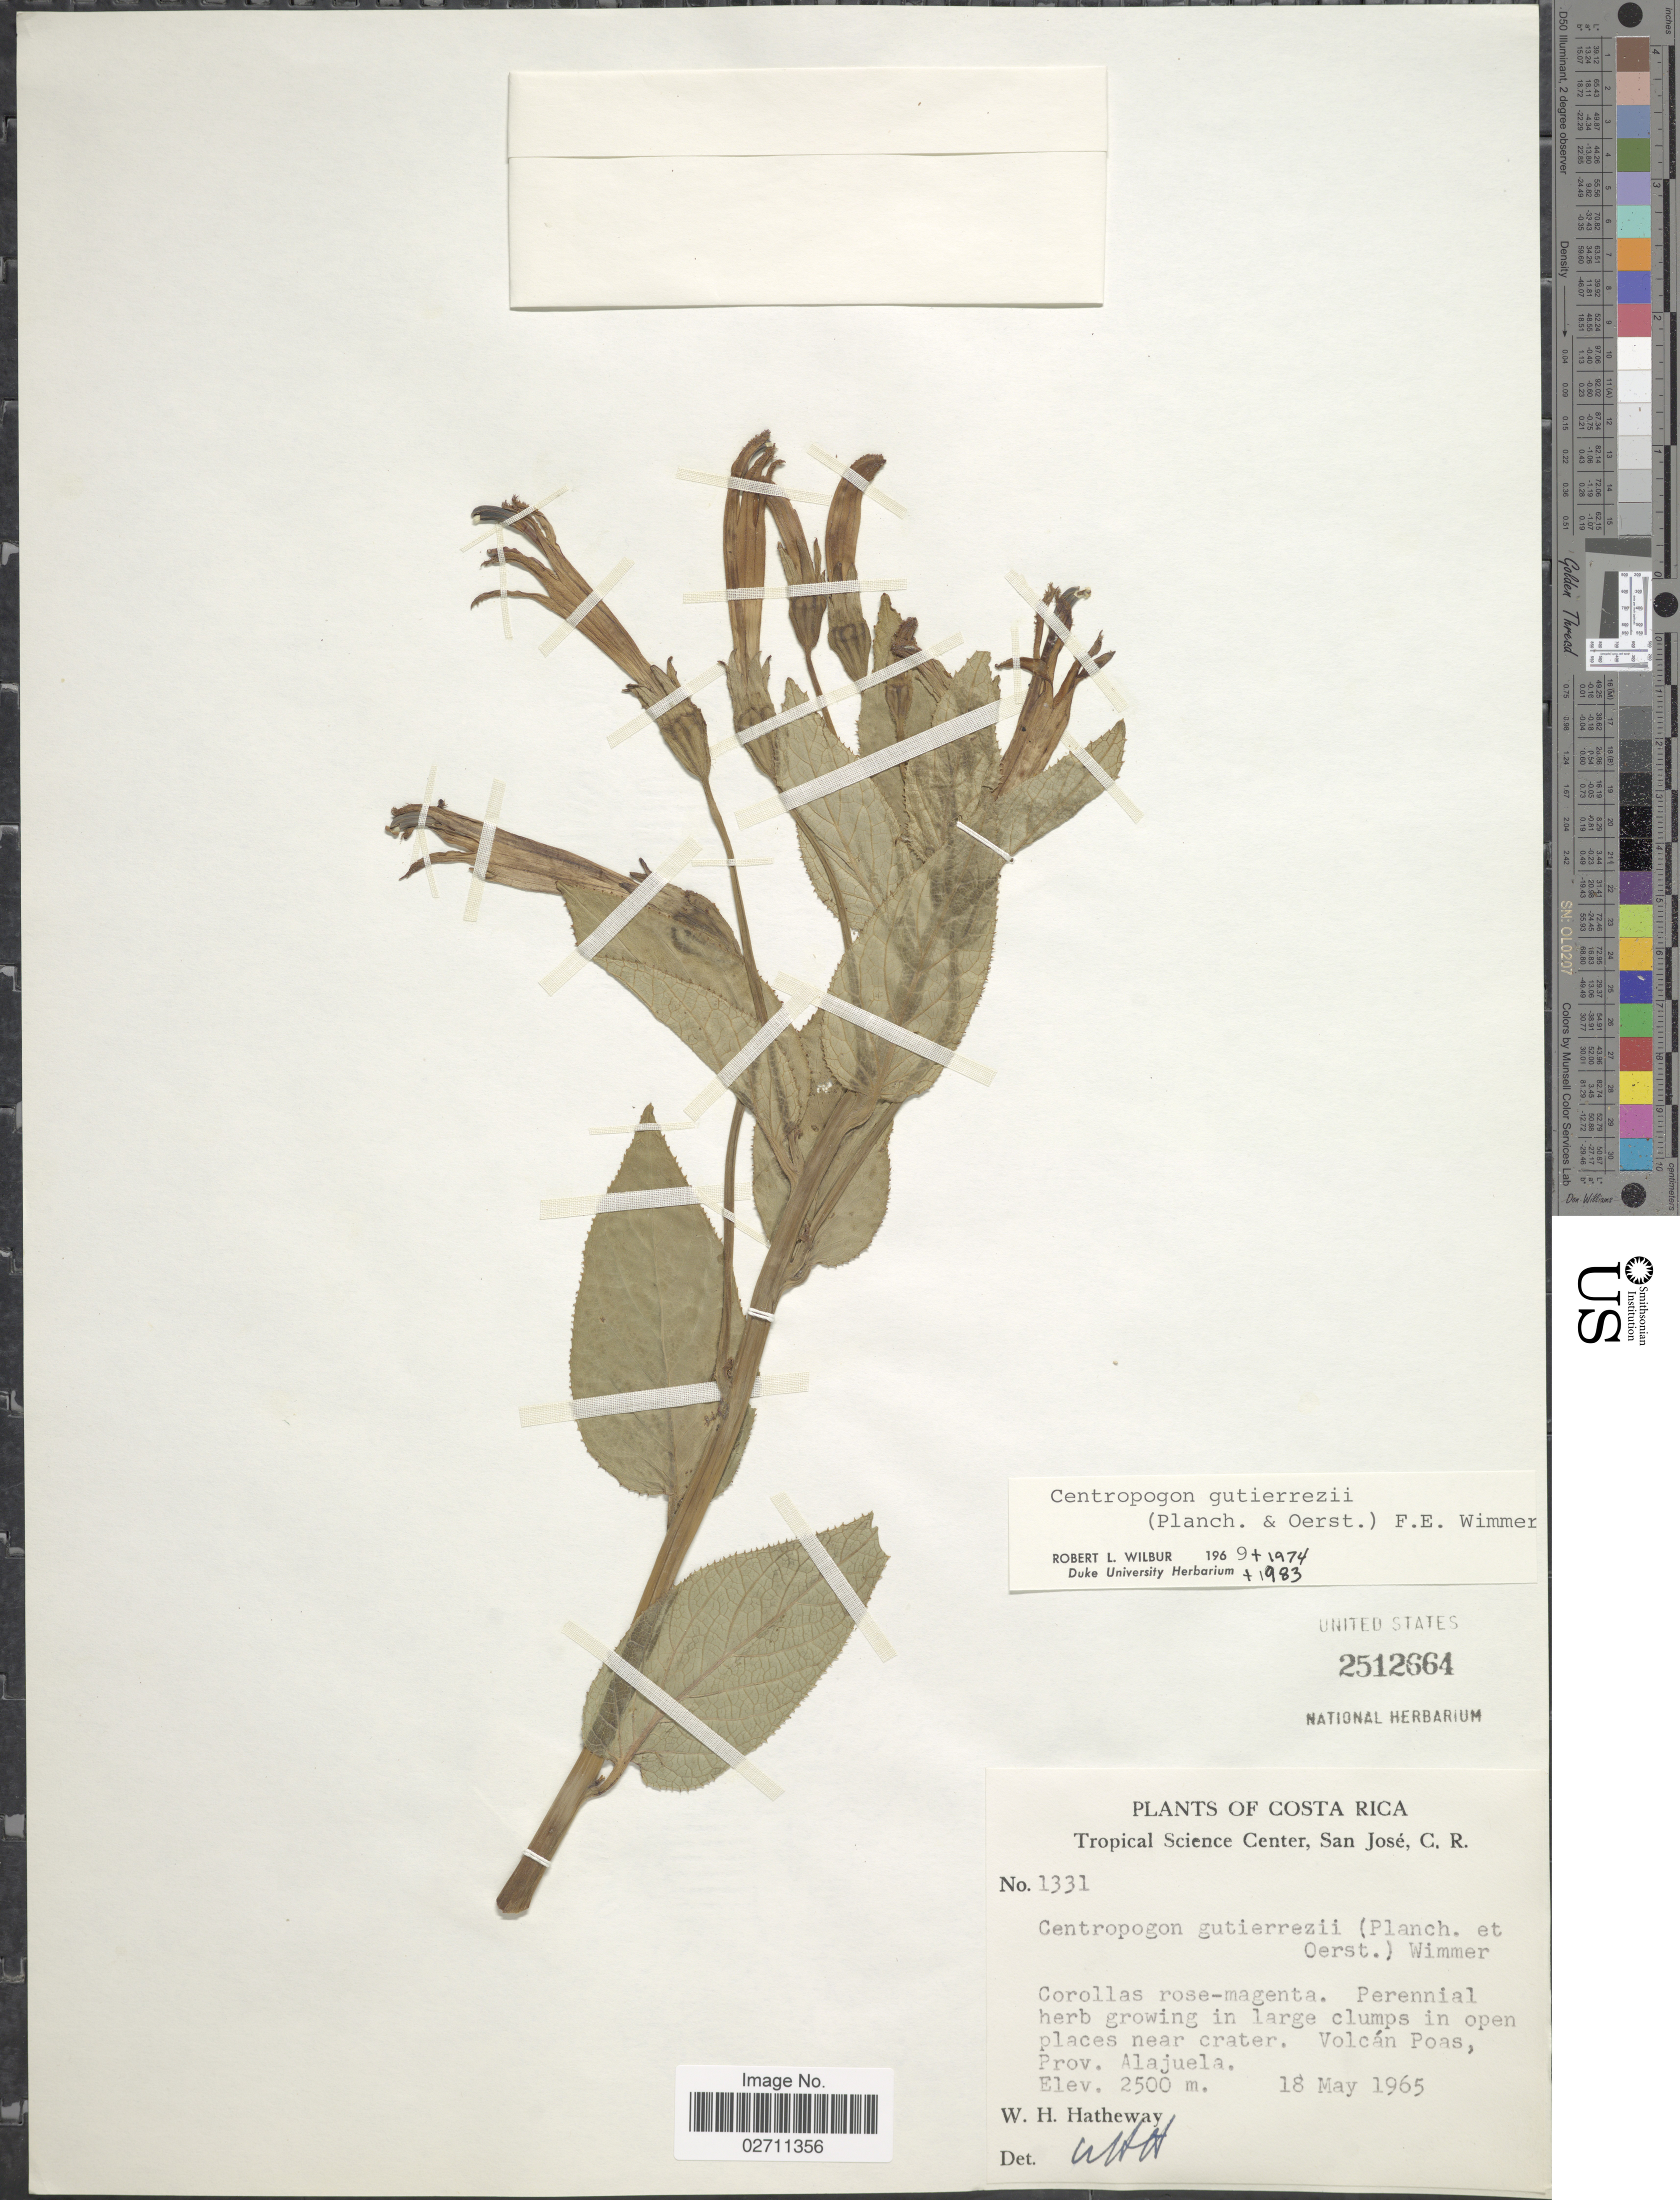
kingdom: Plantae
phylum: Tracheophyta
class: Magnoliopsida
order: Asterales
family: Campanulaceae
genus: Centropogon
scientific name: Centropogon gutierrezii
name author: (Planch. & Oerst.) E. Wimm.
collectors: W. H. Hatheway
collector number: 1331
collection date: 1965-05-18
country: Costa Rica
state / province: Alajuela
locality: In open places near crater, Volcan Poas.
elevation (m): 2500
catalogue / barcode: US 2512664